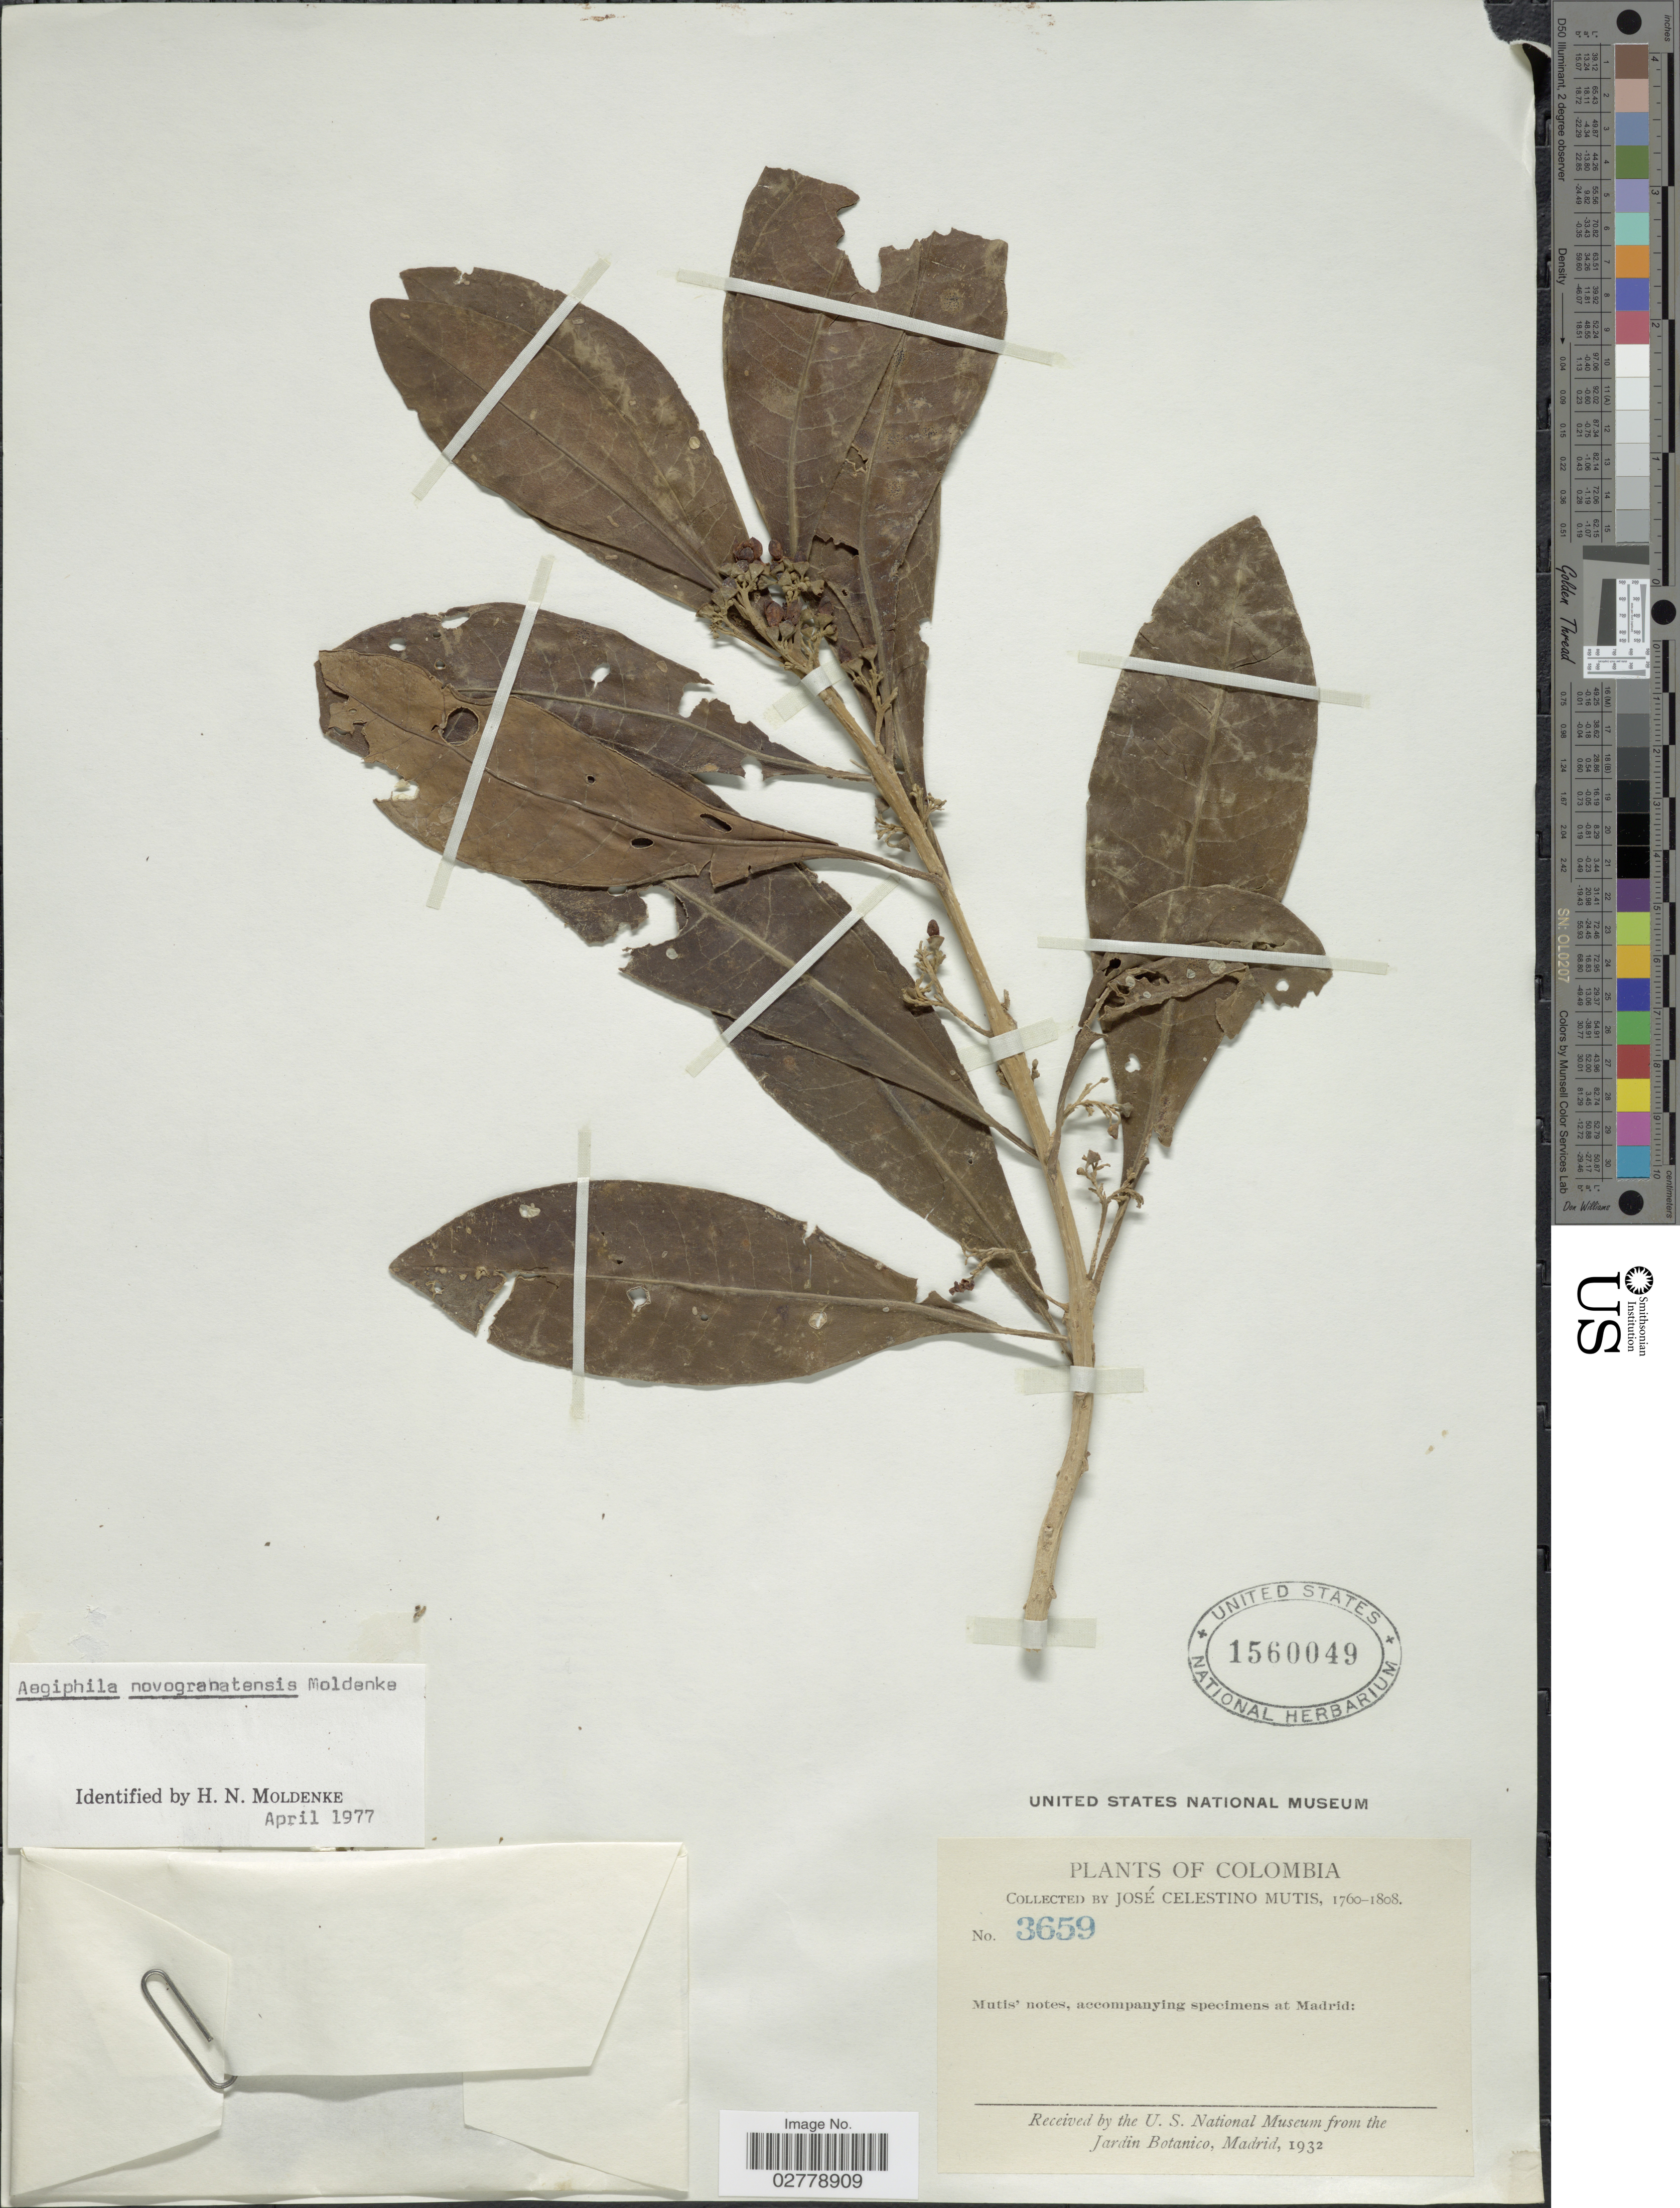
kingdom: Plantae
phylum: Tracheophyta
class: Magnoliopsida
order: Lamiales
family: Lamiaceae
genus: Aegiphila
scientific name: Aegiphila novogranatensis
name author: Moldenke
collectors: J. C. B. Mutis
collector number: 3659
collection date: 1760/1808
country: Colombia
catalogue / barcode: US 1560049